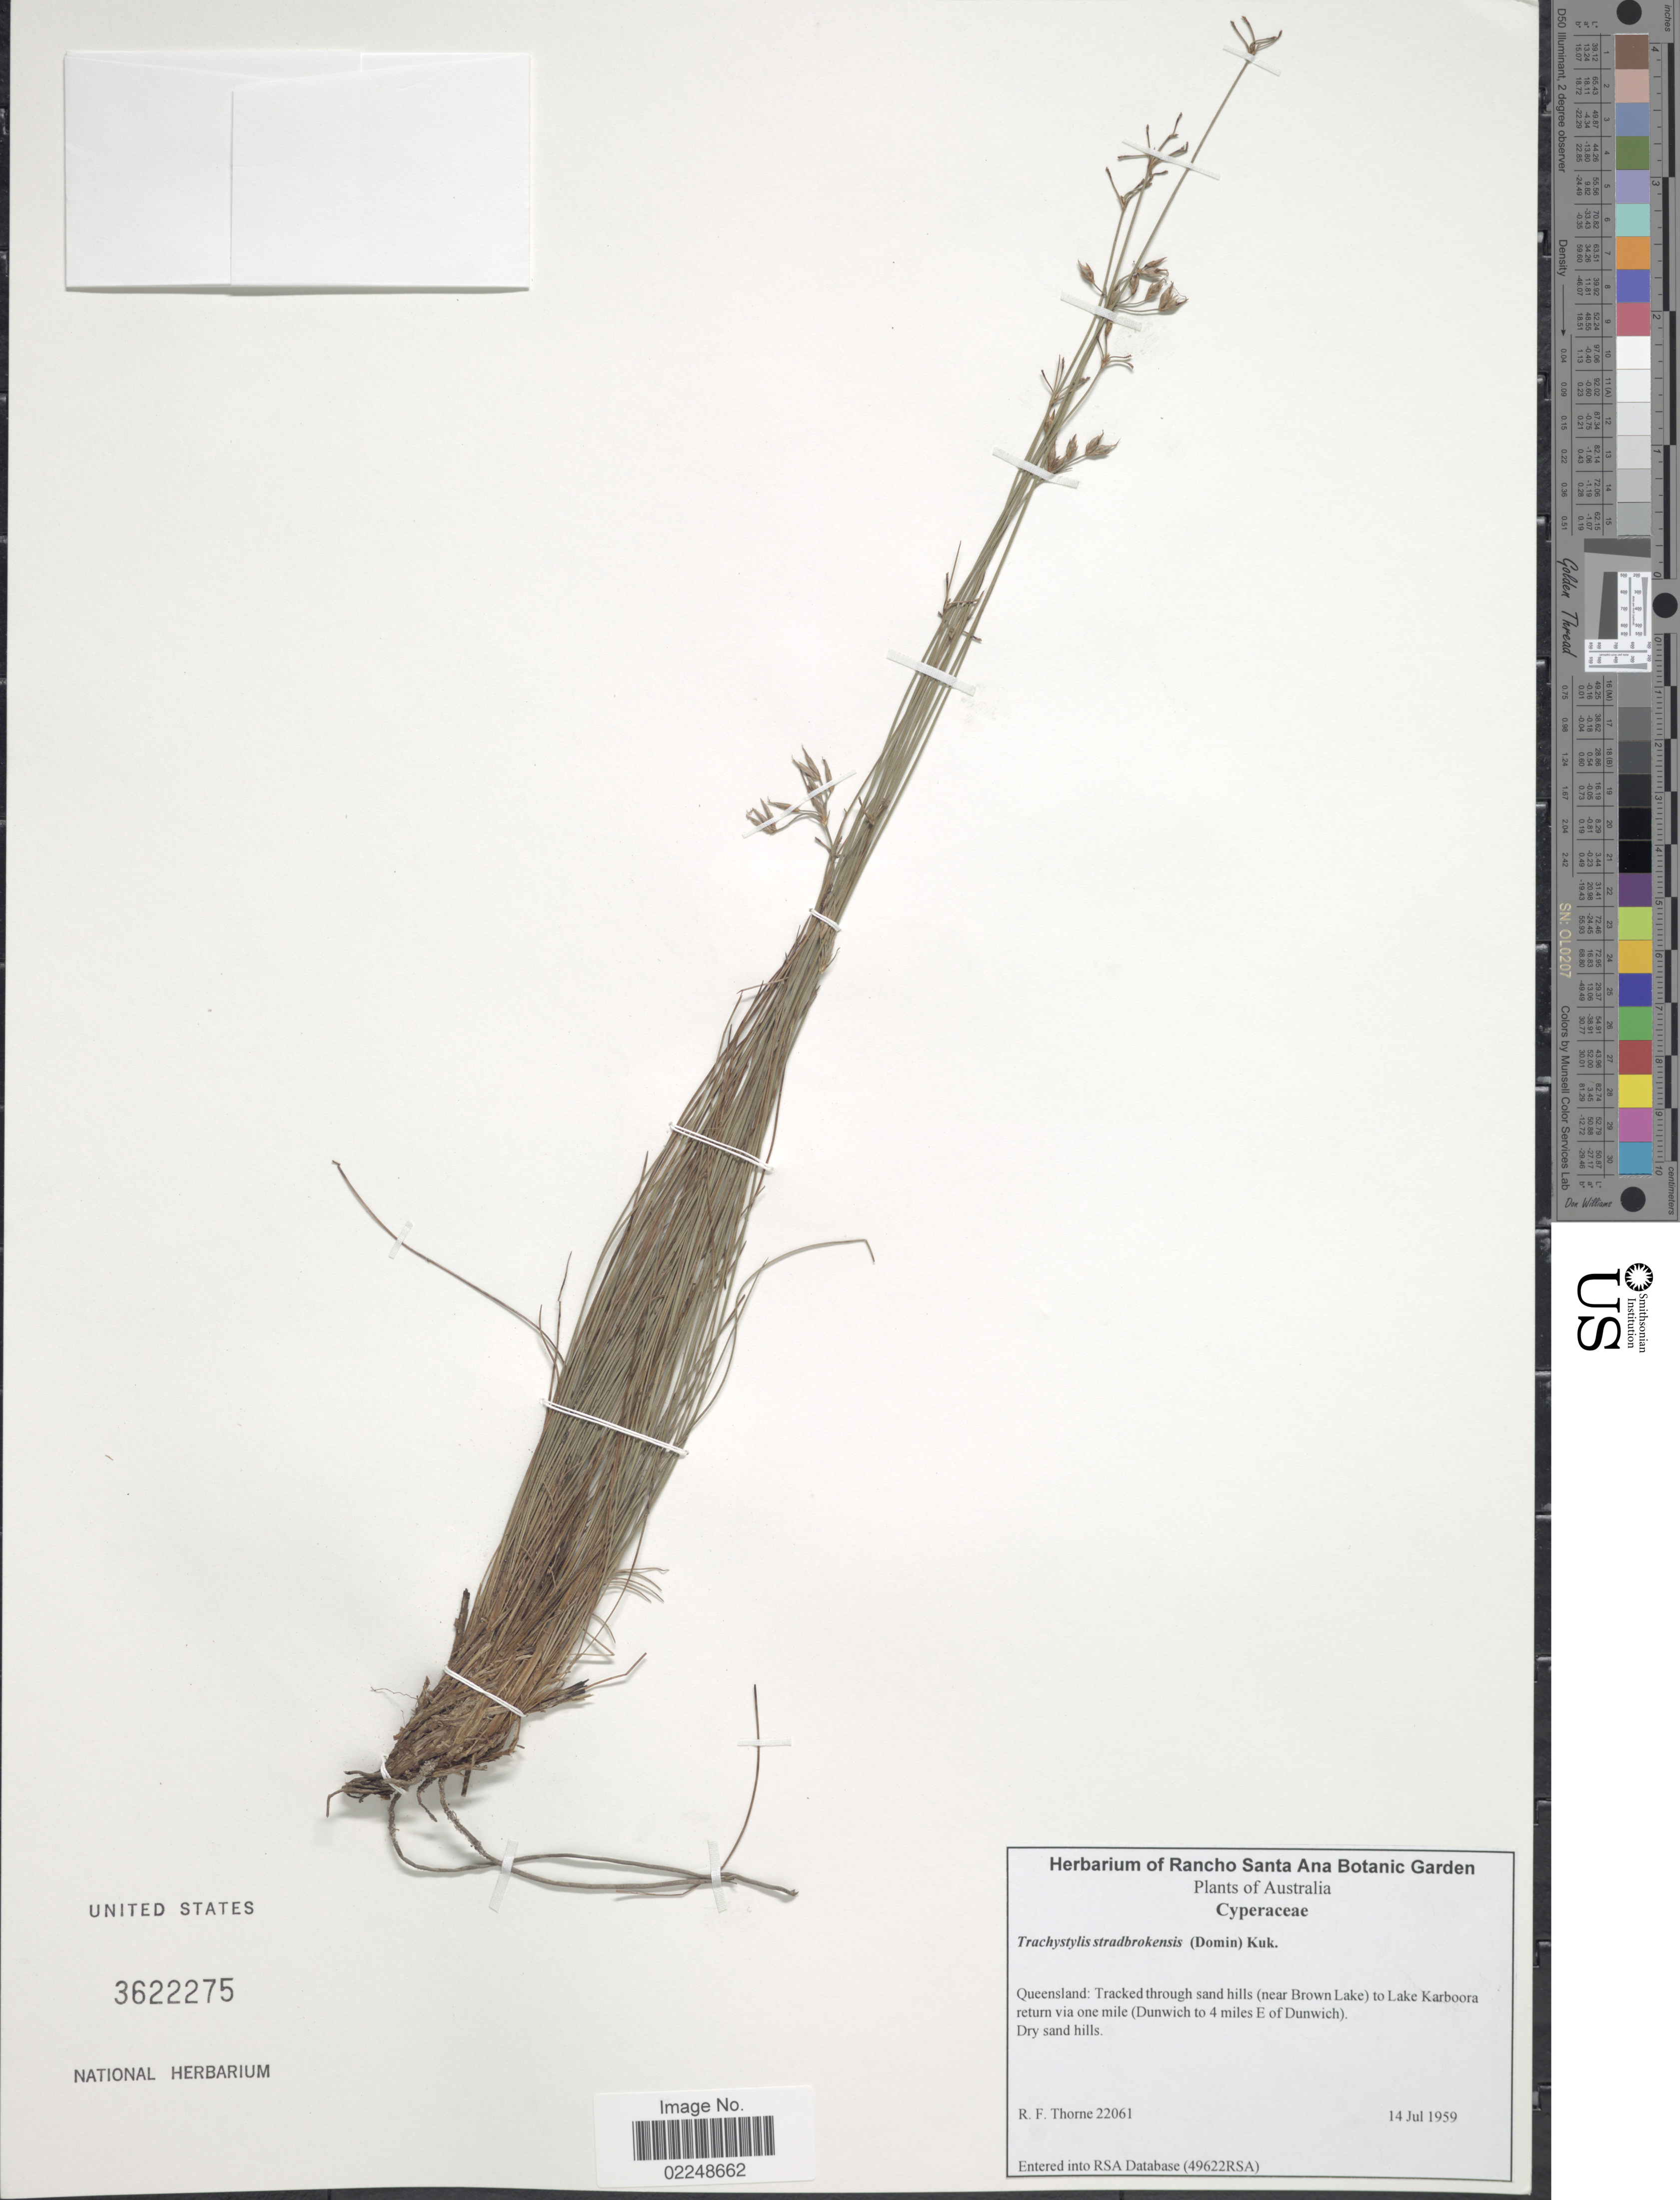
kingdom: Plantae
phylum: Tracheophyta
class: Liliopsida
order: Poales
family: Cyperaceae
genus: Trachystylis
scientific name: Trachystylis stradbrokensis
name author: (Domin) Kük.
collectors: R. F. Thorne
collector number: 22061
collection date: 1959-07-14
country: Australia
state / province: Queensland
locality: Tracked through sand hills (near Brown Lake) to Lake Karboora return via one mile (Dunwich to 4 miles E of Dunwich)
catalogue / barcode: US 3622275